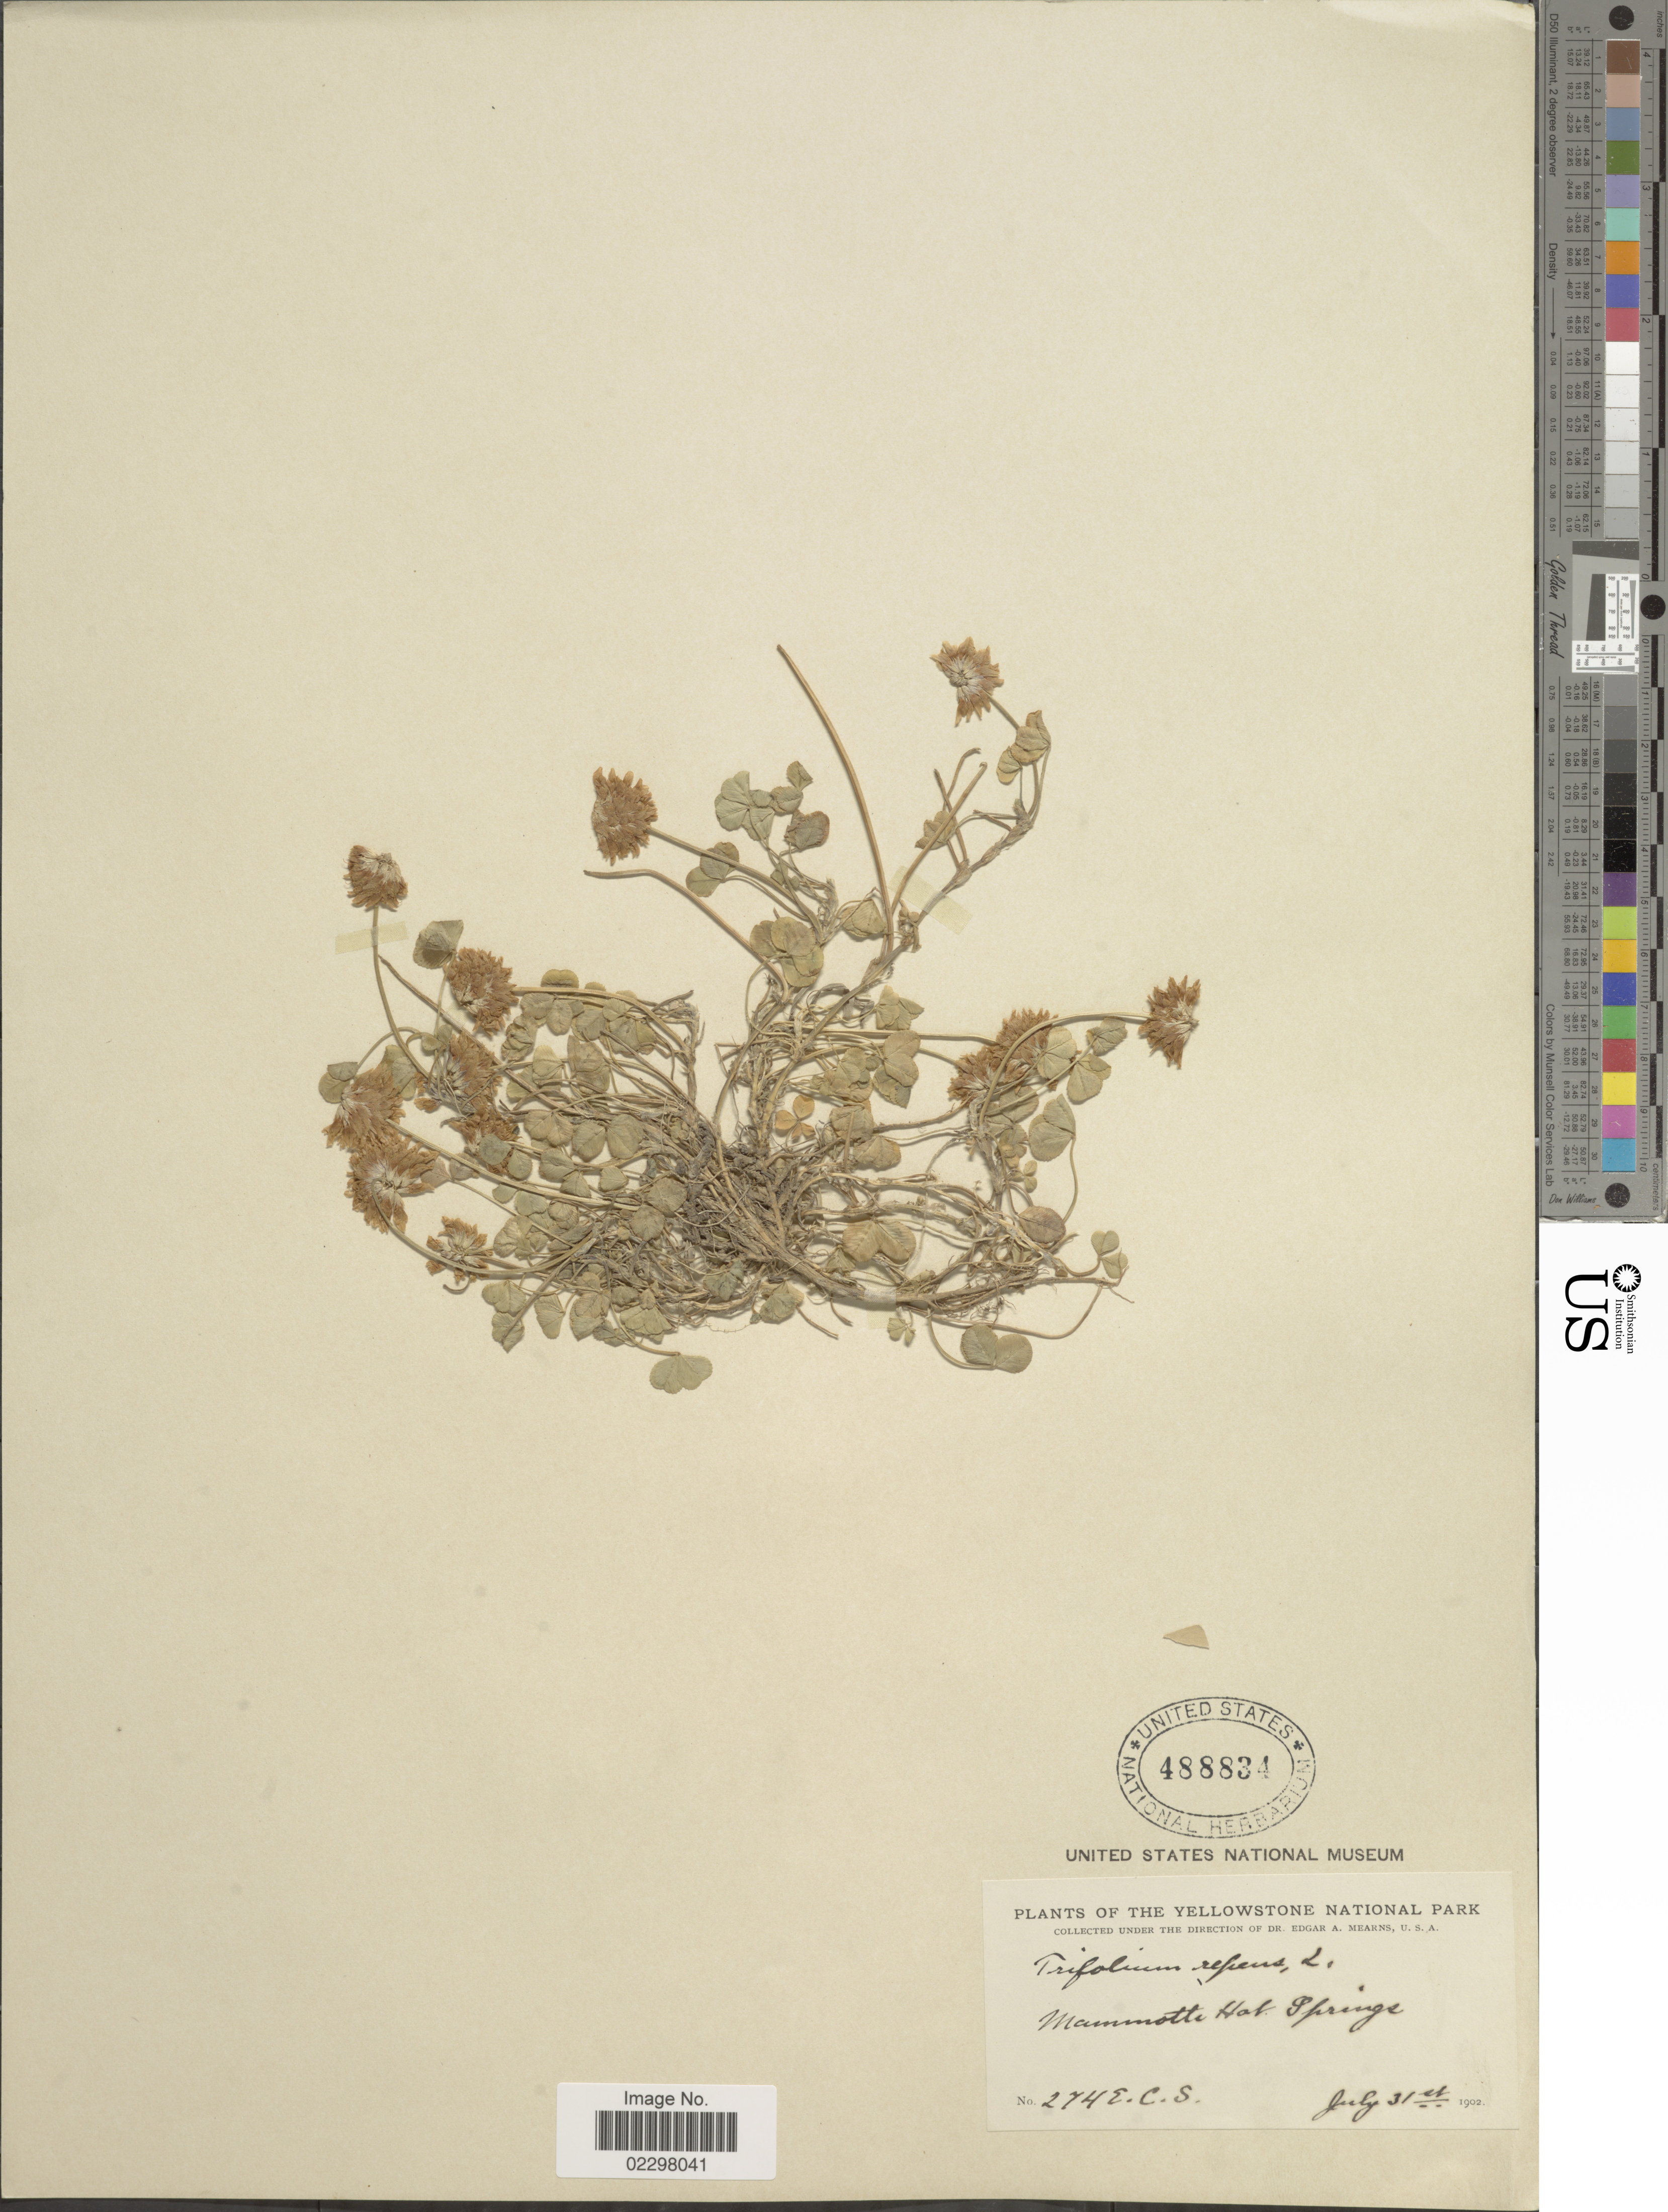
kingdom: Plantae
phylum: Tracheophyta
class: Magnoliopsida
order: Fabales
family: Fabaceae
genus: Trifolium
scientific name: Trifolium repens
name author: L.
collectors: E. A. Mearns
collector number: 274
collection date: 1902-07-31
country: United States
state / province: Wyoming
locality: Yellowstone National Park, Mammoth Hot Springs.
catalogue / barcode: US 488834